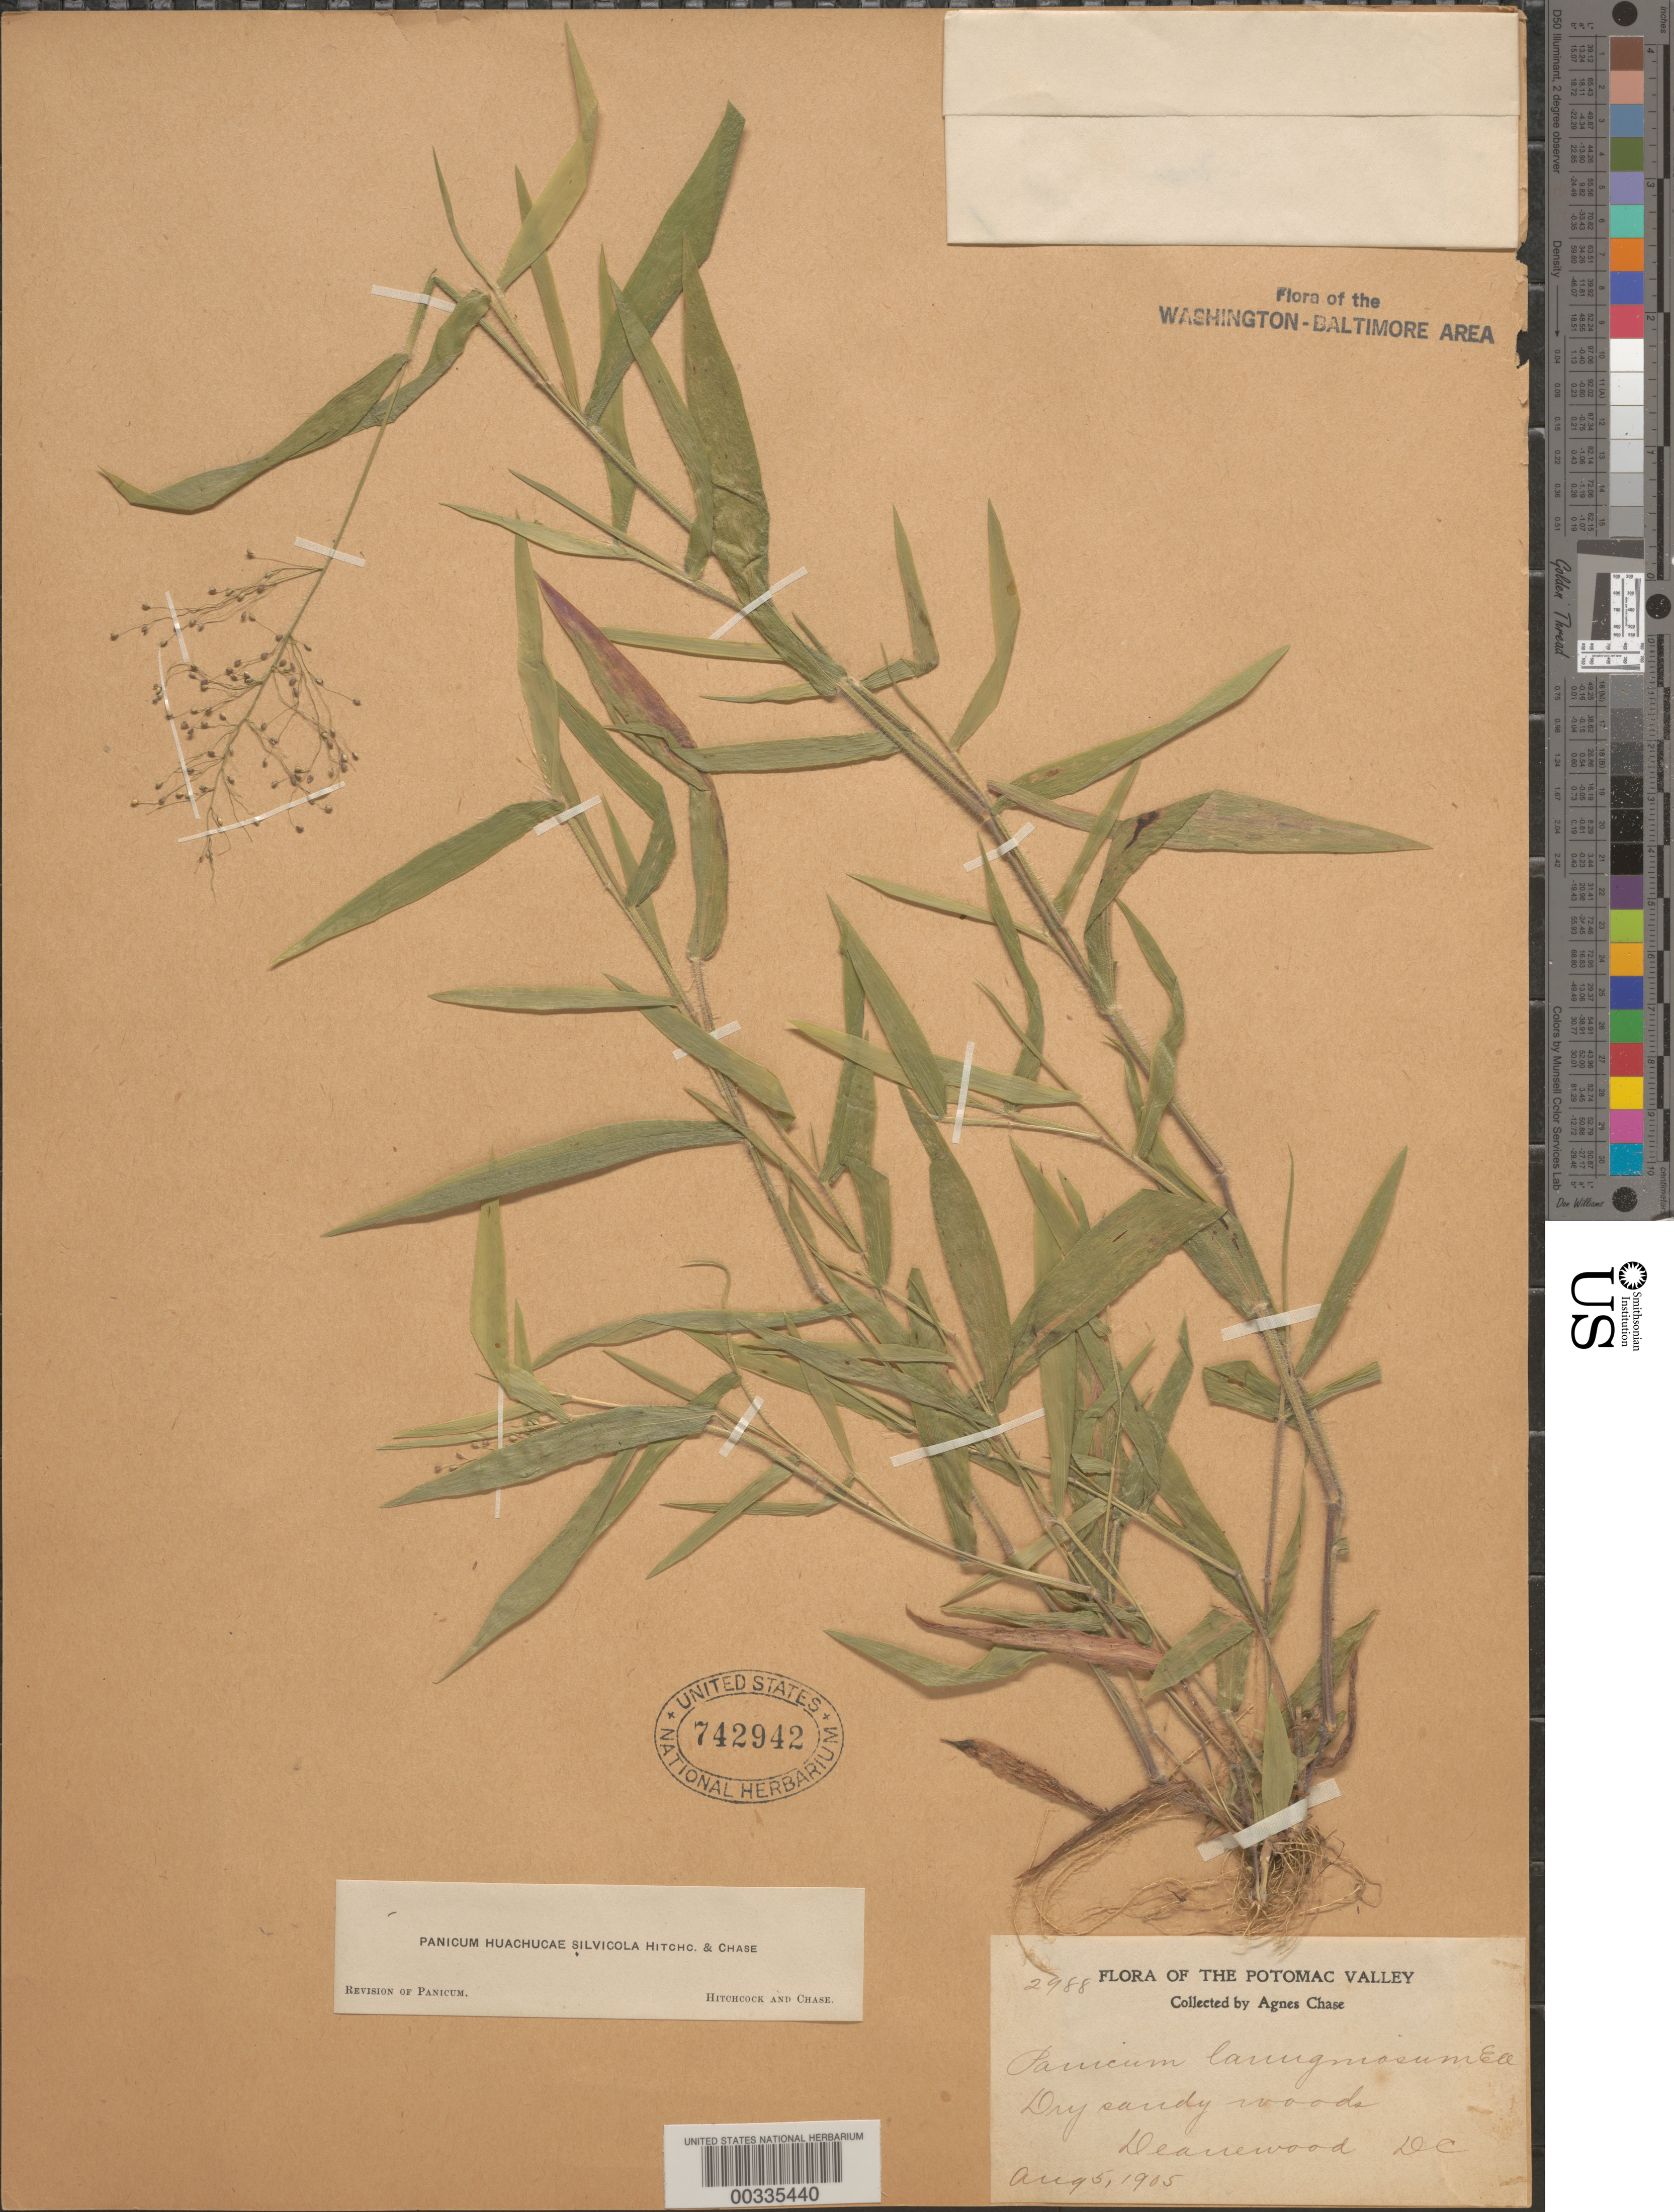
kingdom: Plantae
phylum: Tracheophyta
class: Liliopsida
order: Poales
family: Poaceae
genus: Dichanthelium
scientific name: Dichanthelium acuminatum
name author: (Sw.) Gould & C.A. Clark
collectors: A. Chase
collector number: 2988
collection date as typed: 05 Aug 1905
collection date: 1905-08-05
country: United States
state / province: District of Columbia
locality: Deanwood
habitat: Dry sandy woods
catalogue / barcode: US 742942